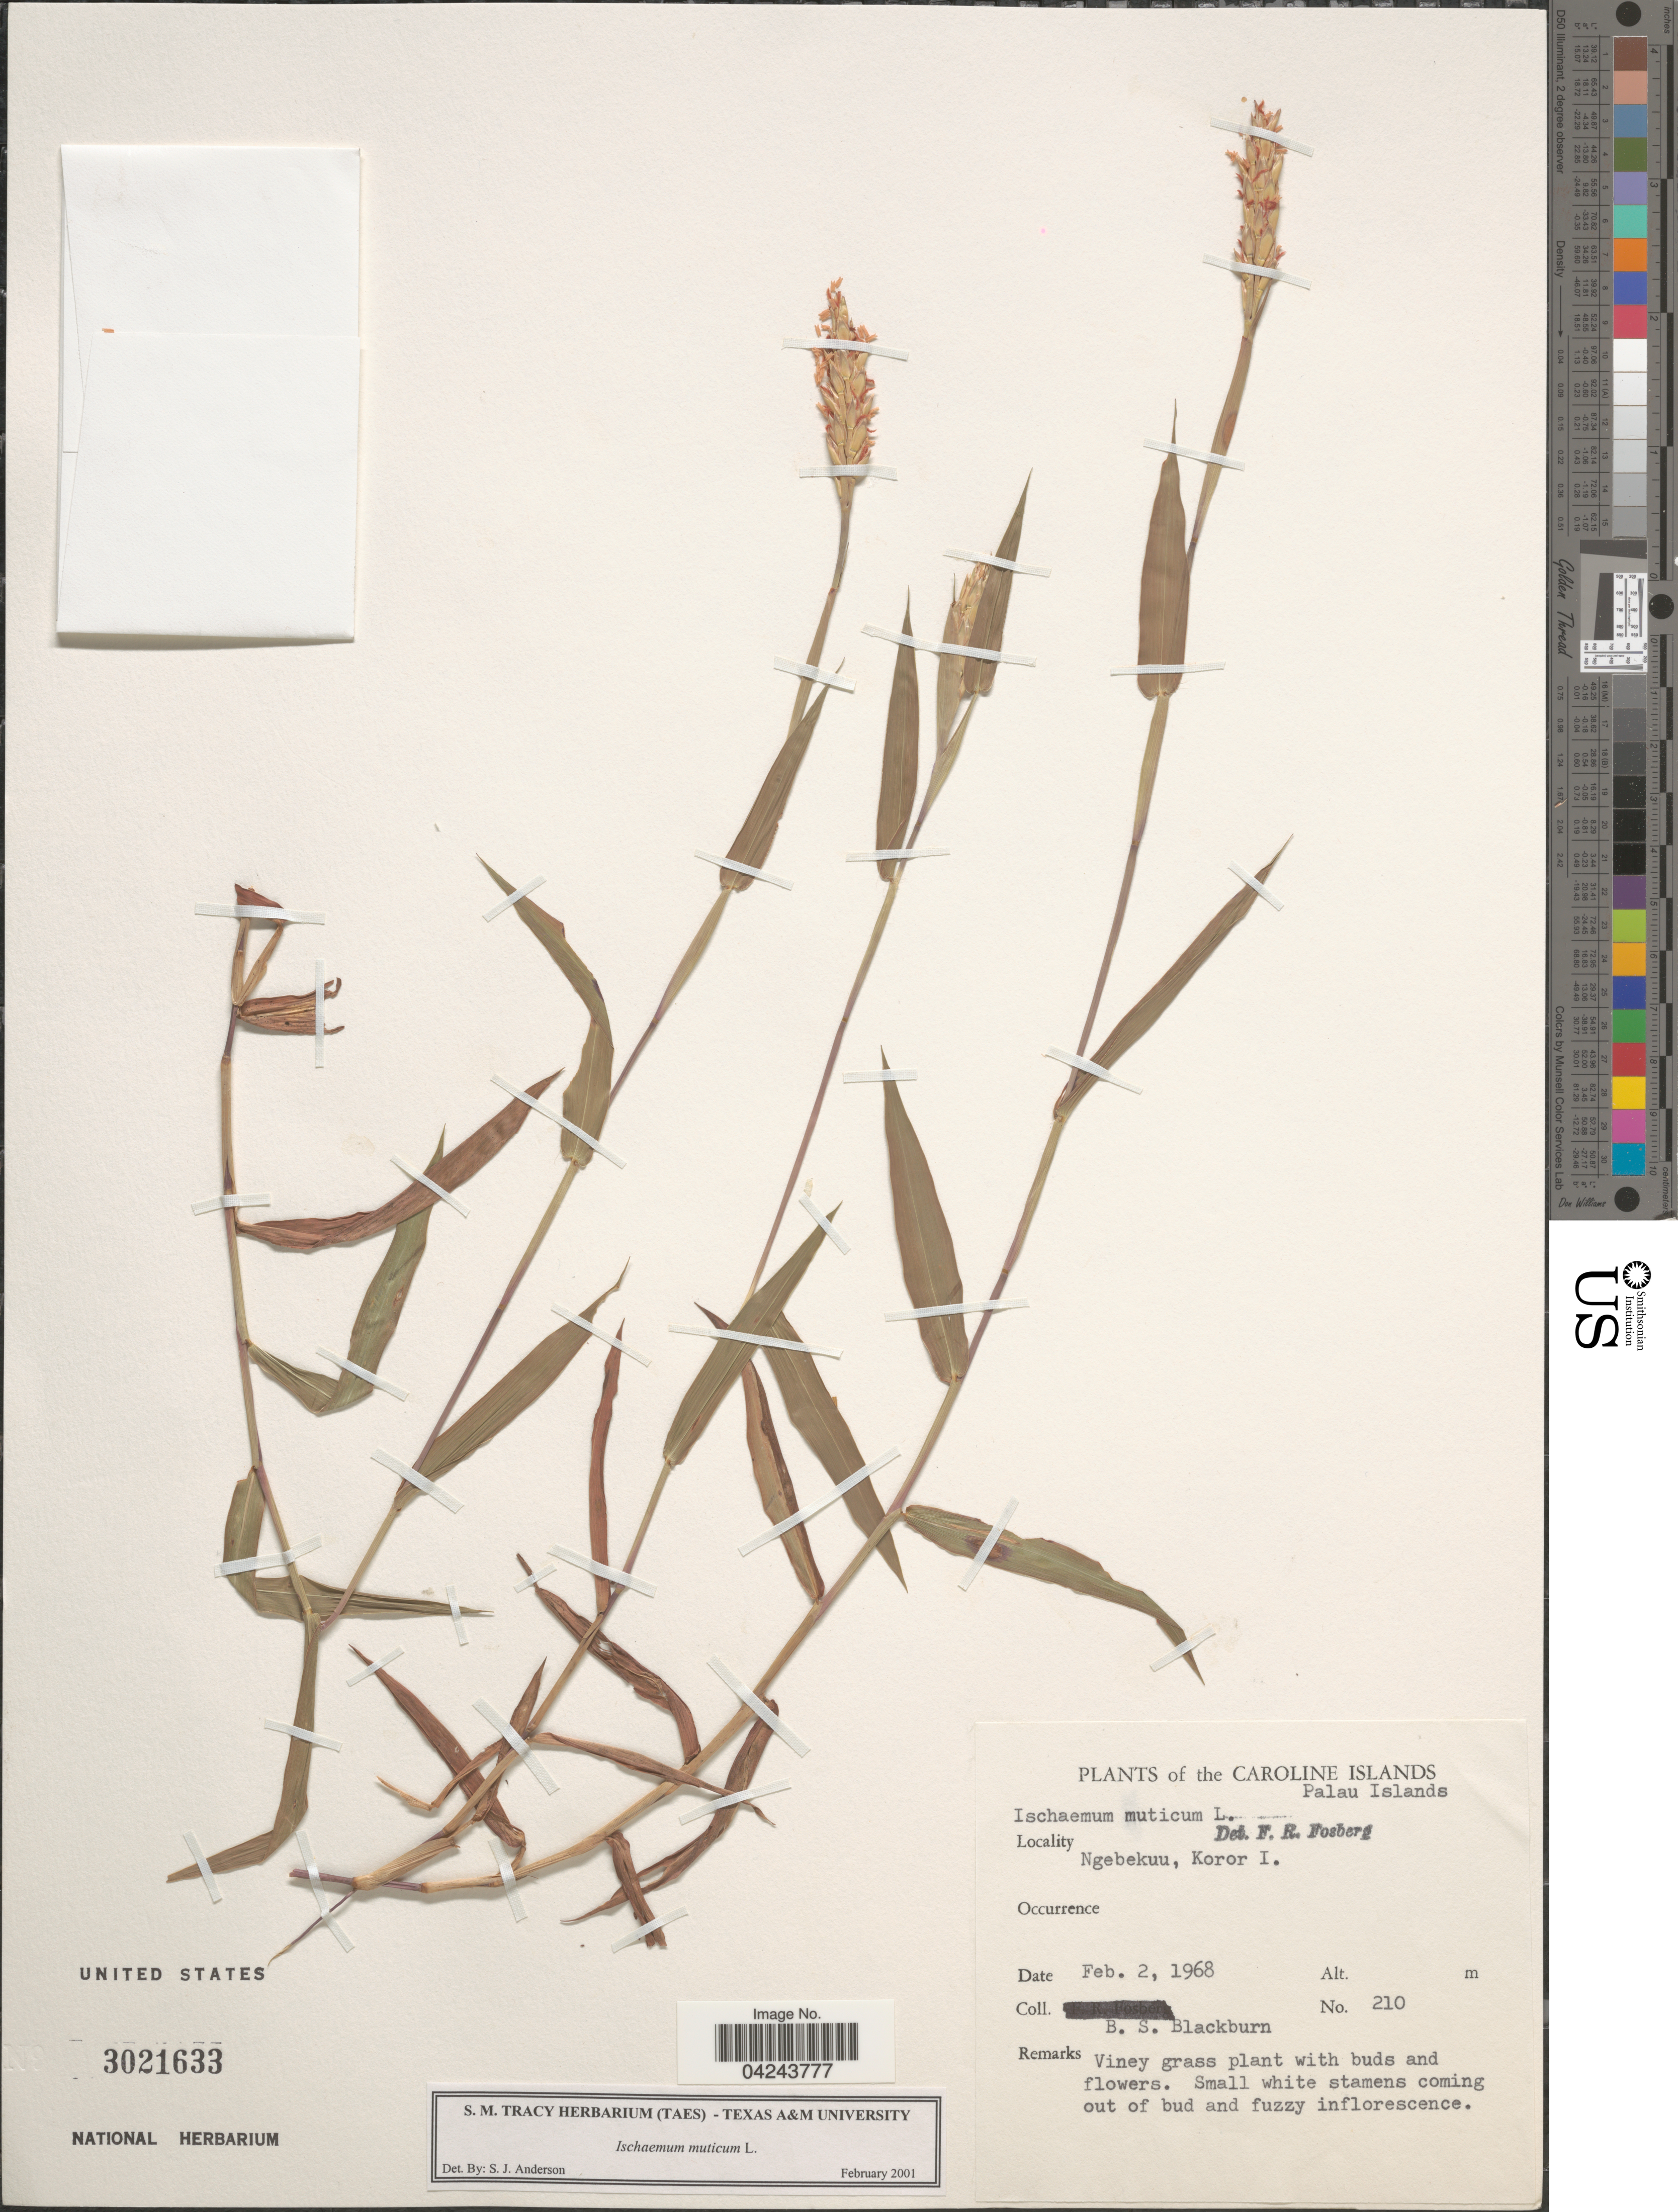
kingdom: Plantae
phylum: Tracheophyta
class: Liliopsida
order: Poales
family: Poaceae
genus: Ischaemum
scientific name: Ischaemum muticum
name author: L.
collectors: B. S. Blackburn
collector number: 210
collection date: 1968-02-02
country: Palau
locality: Caroline Islands. Palau Islands. Ngebekuu, Koror I.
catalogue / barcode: US 3021633